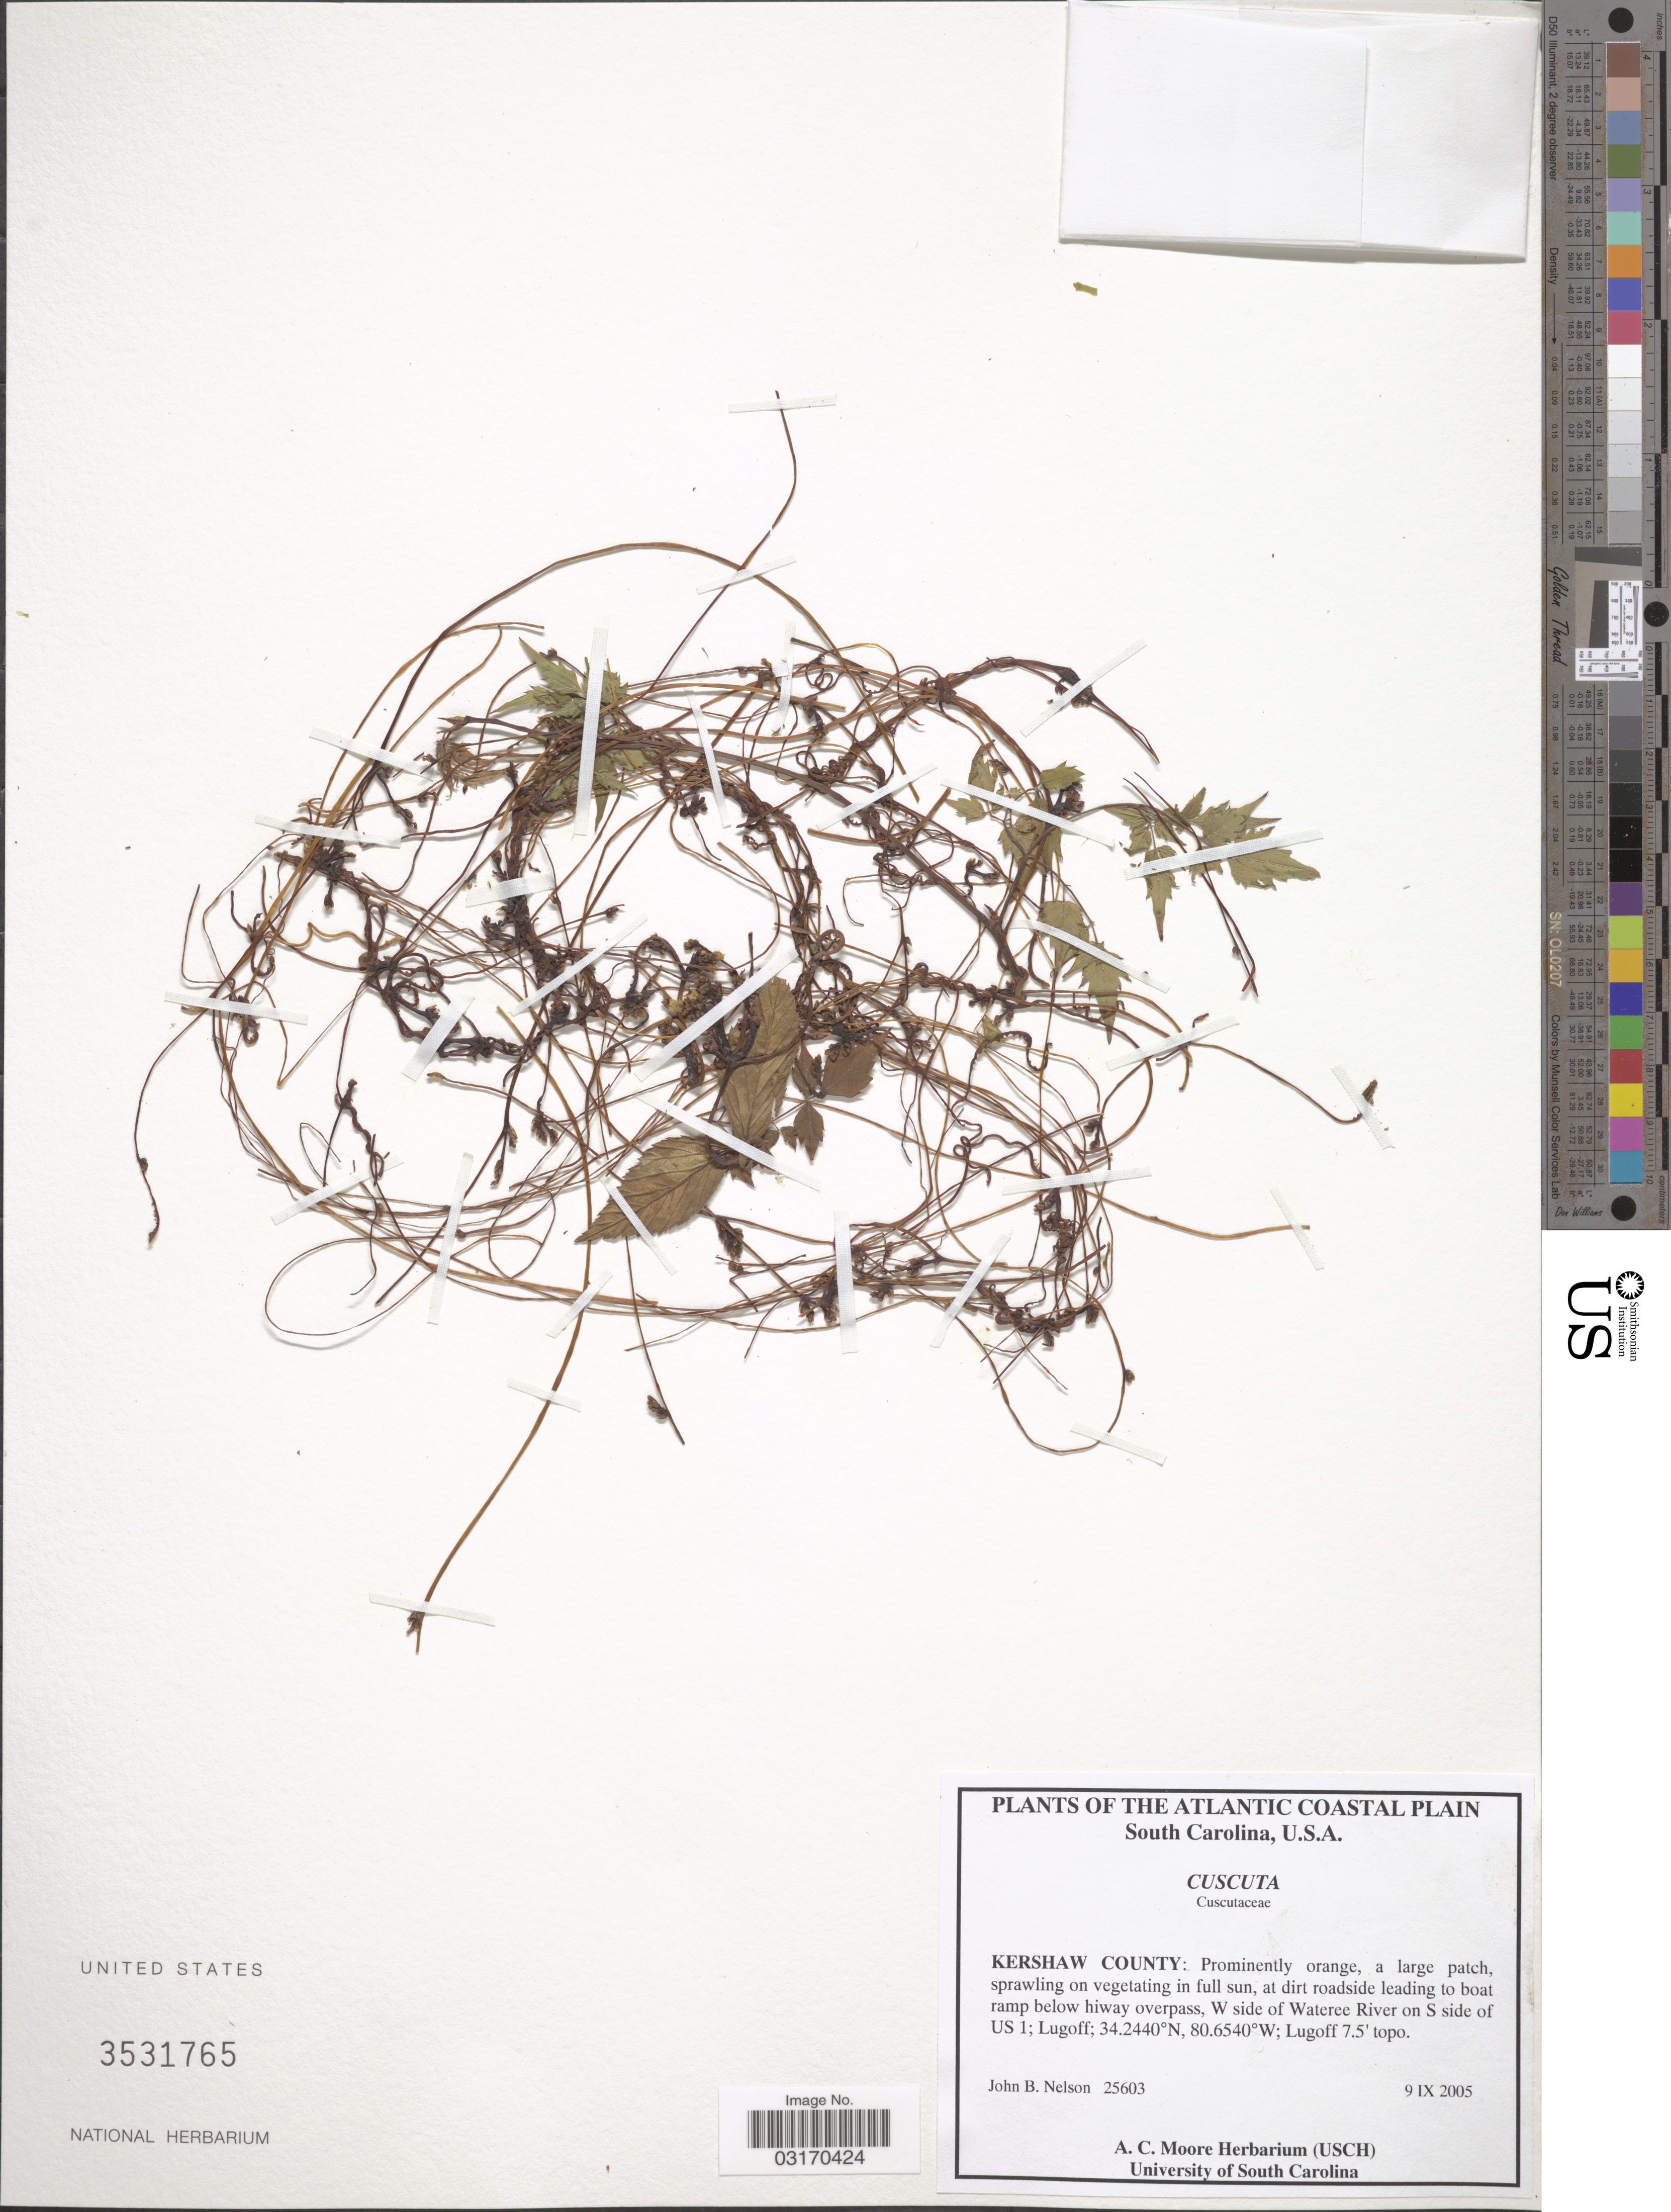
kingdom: Plantae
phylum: Tracheophyta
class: Magnoliopsida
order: Solanales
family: Convolvulaceae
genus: Cuscuta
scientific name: Cuscuta sp.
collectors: J. B. Nelson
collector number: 25603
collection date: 2005-09-09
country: United States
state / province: South Carolina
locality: The Atlantic Coastal Plain. Kershaw County, at dirt roadside leading to boat ramp below hiway overpass, W side of Wateree River on S side of US 1.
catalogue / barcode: US 3531765